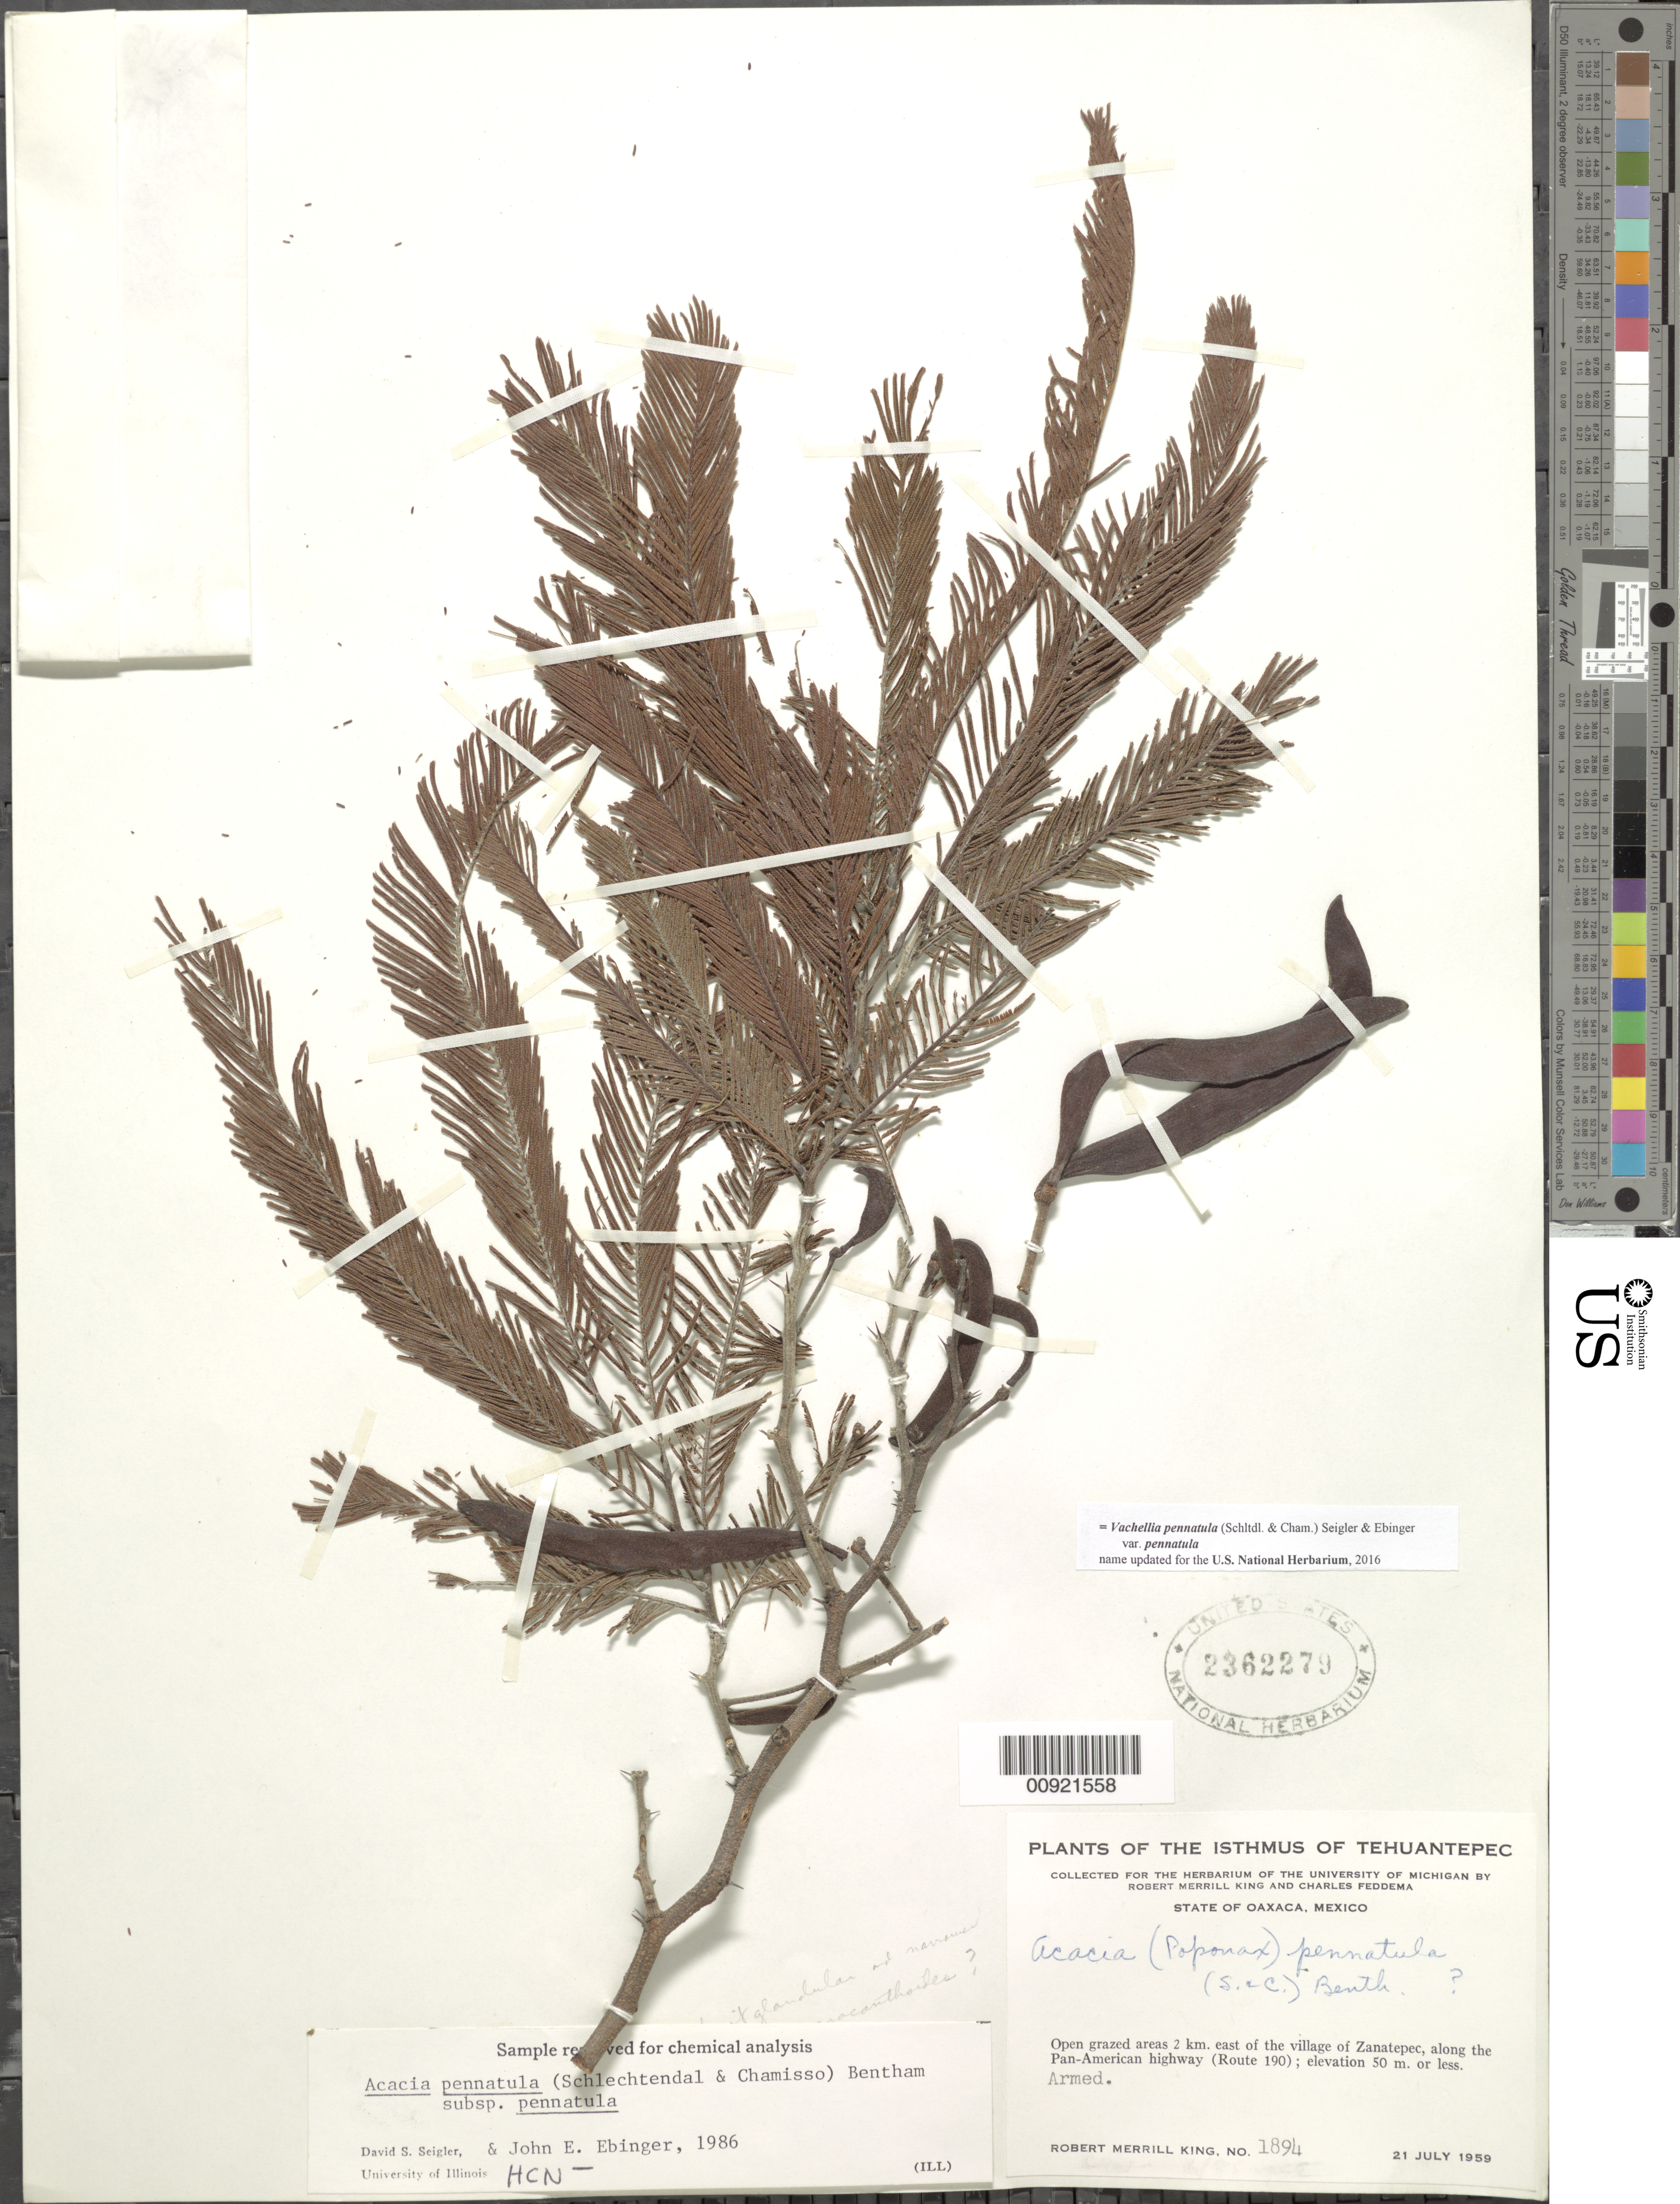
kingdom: Plantae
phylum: Tracheophyta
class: Magnoliopsida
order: Fabales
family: Fabaceae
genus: Vachellia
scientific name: Vachellia pennatula var. pennatula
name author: (Schltdl. & Cham.) Seigler & Ebinger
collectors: R. M. King & C. Feddema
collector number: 1894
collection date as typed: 21 Jul 1959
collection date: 1959-07-21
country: Mexico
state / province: Oaxaca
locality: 2 km. east of the village of Zanatepec, along the Pan-American highway (Route 190).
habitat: Open grazed areas.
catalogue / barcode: US 2362279